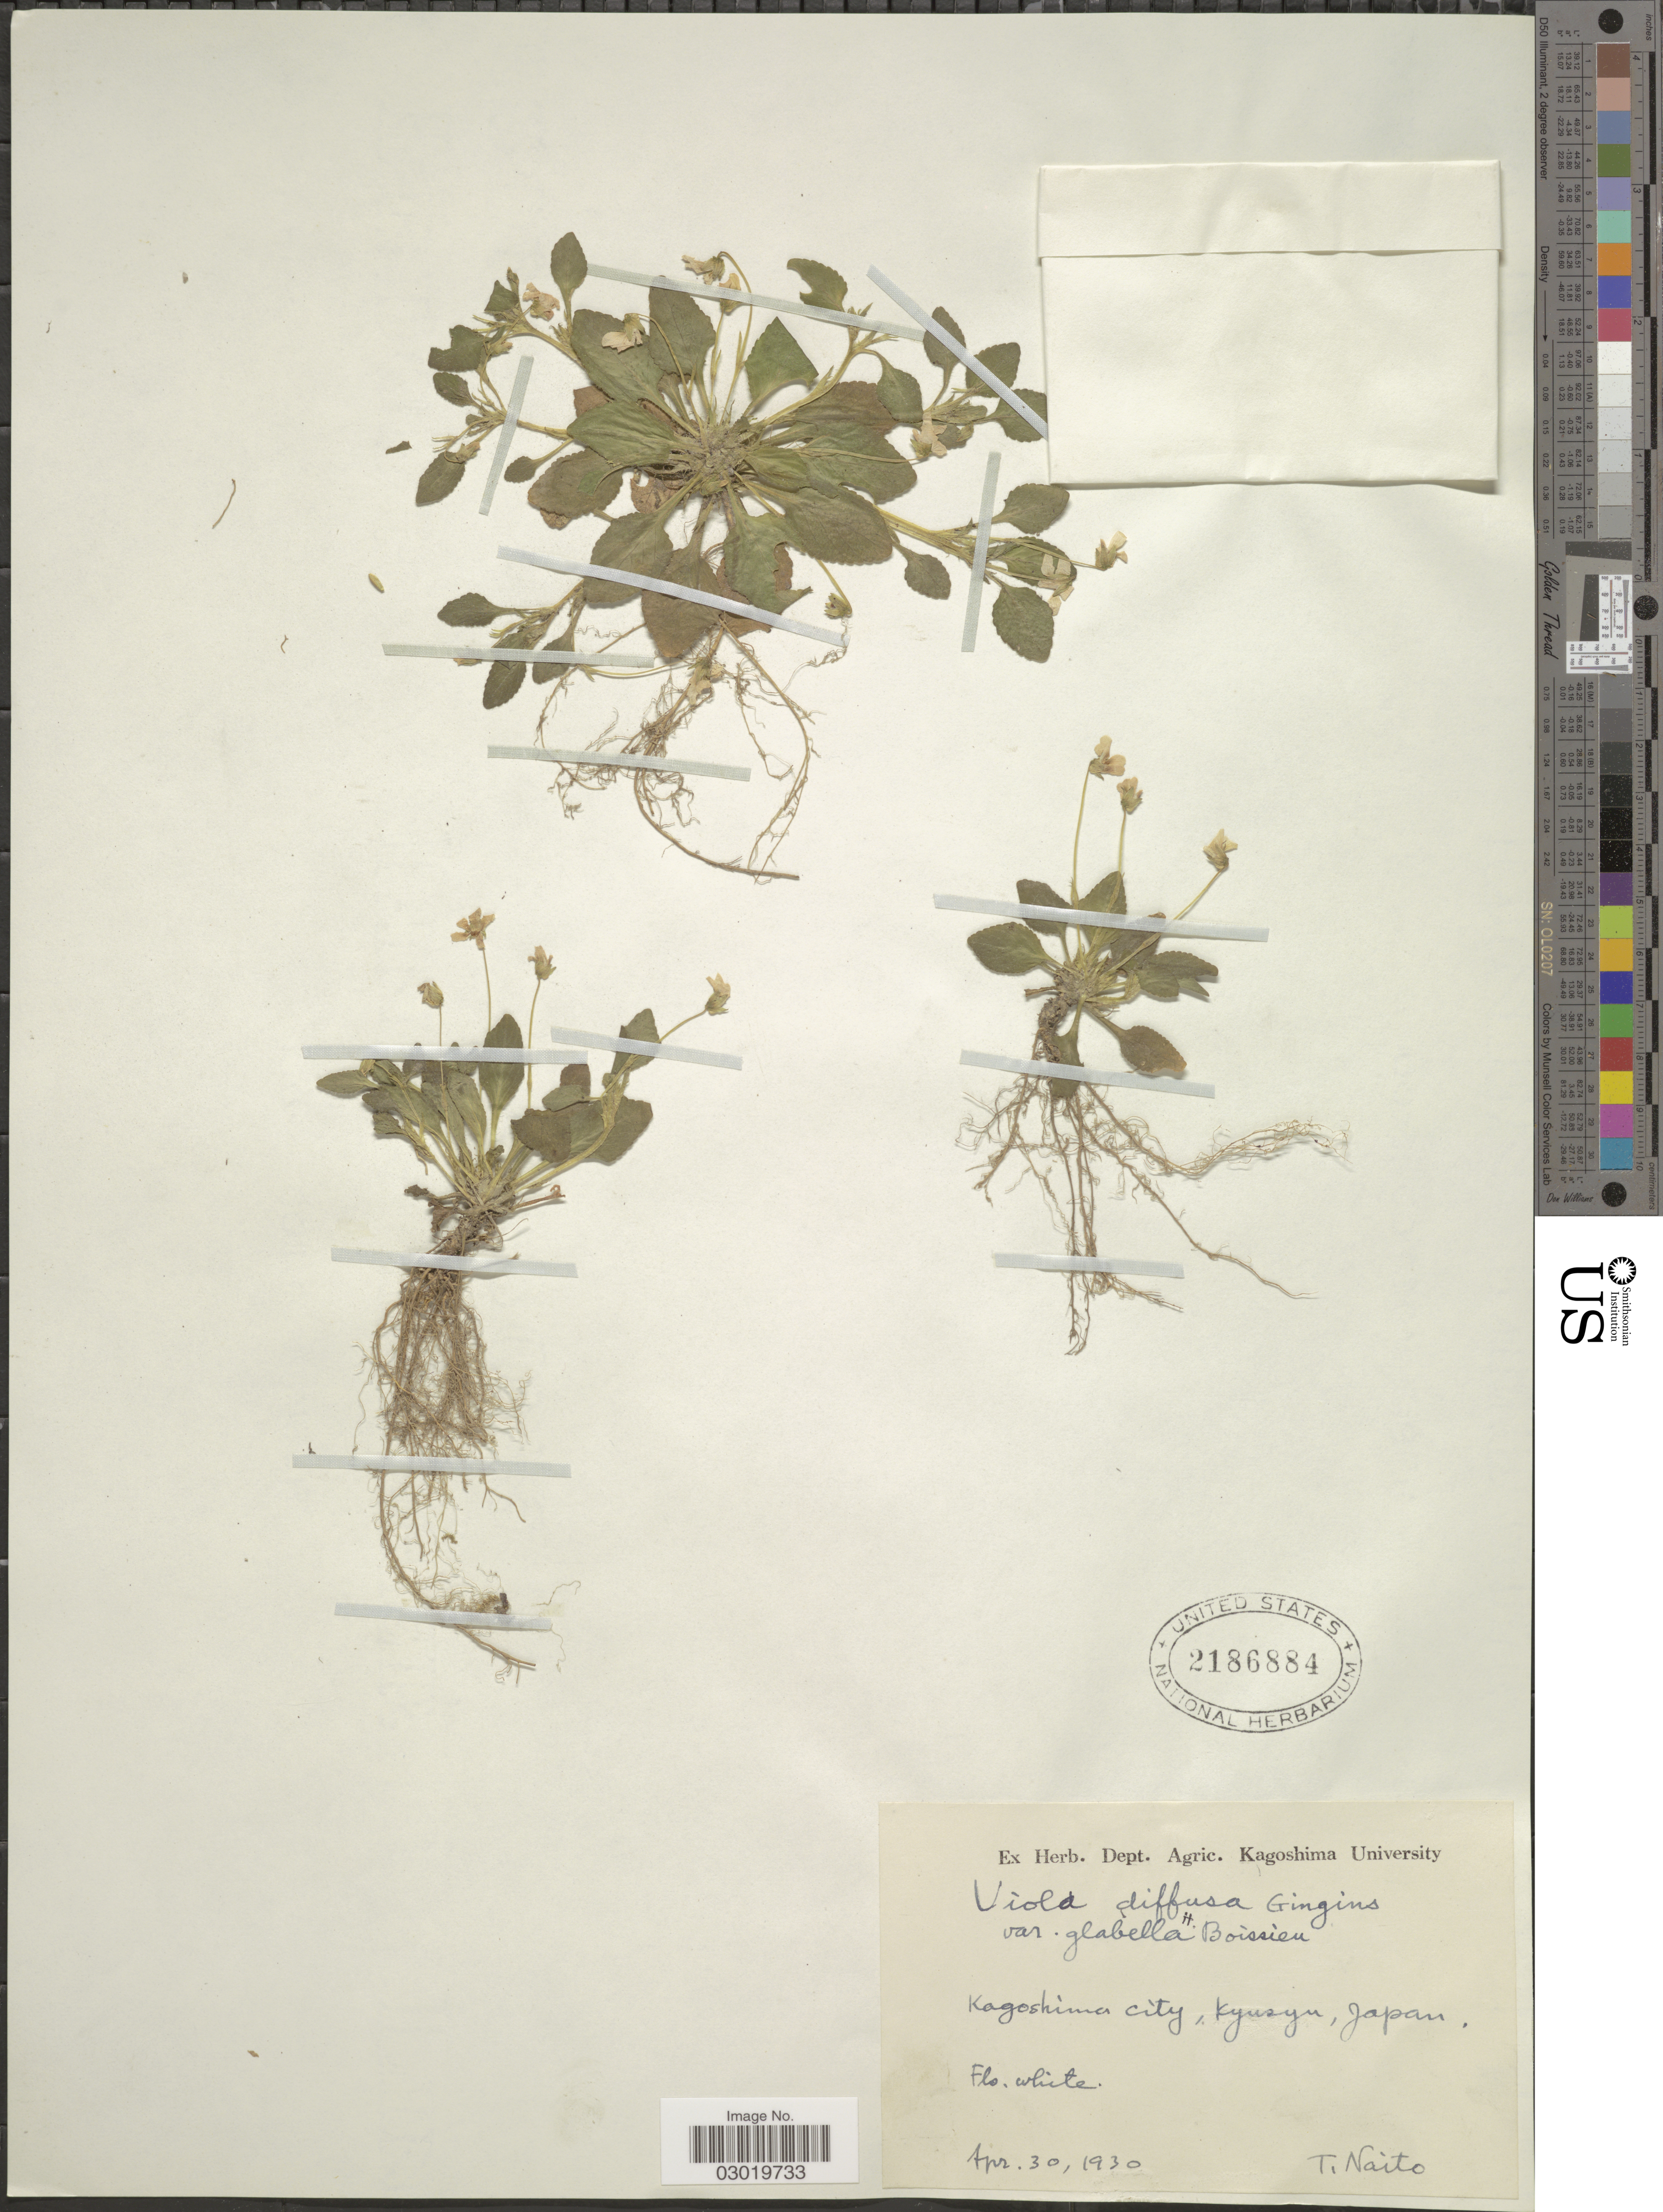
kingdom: Plantae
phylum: Tracheophyta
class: Magnoliopsida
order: Malpighiales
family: Violaceae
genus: Viola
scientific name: Viola diffusa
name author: Ging.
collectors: T. Naito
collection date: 1930-04-30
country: Japan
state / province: Kagosima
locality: Kagoshima city, Kyusyu.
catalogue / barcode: US 2186884